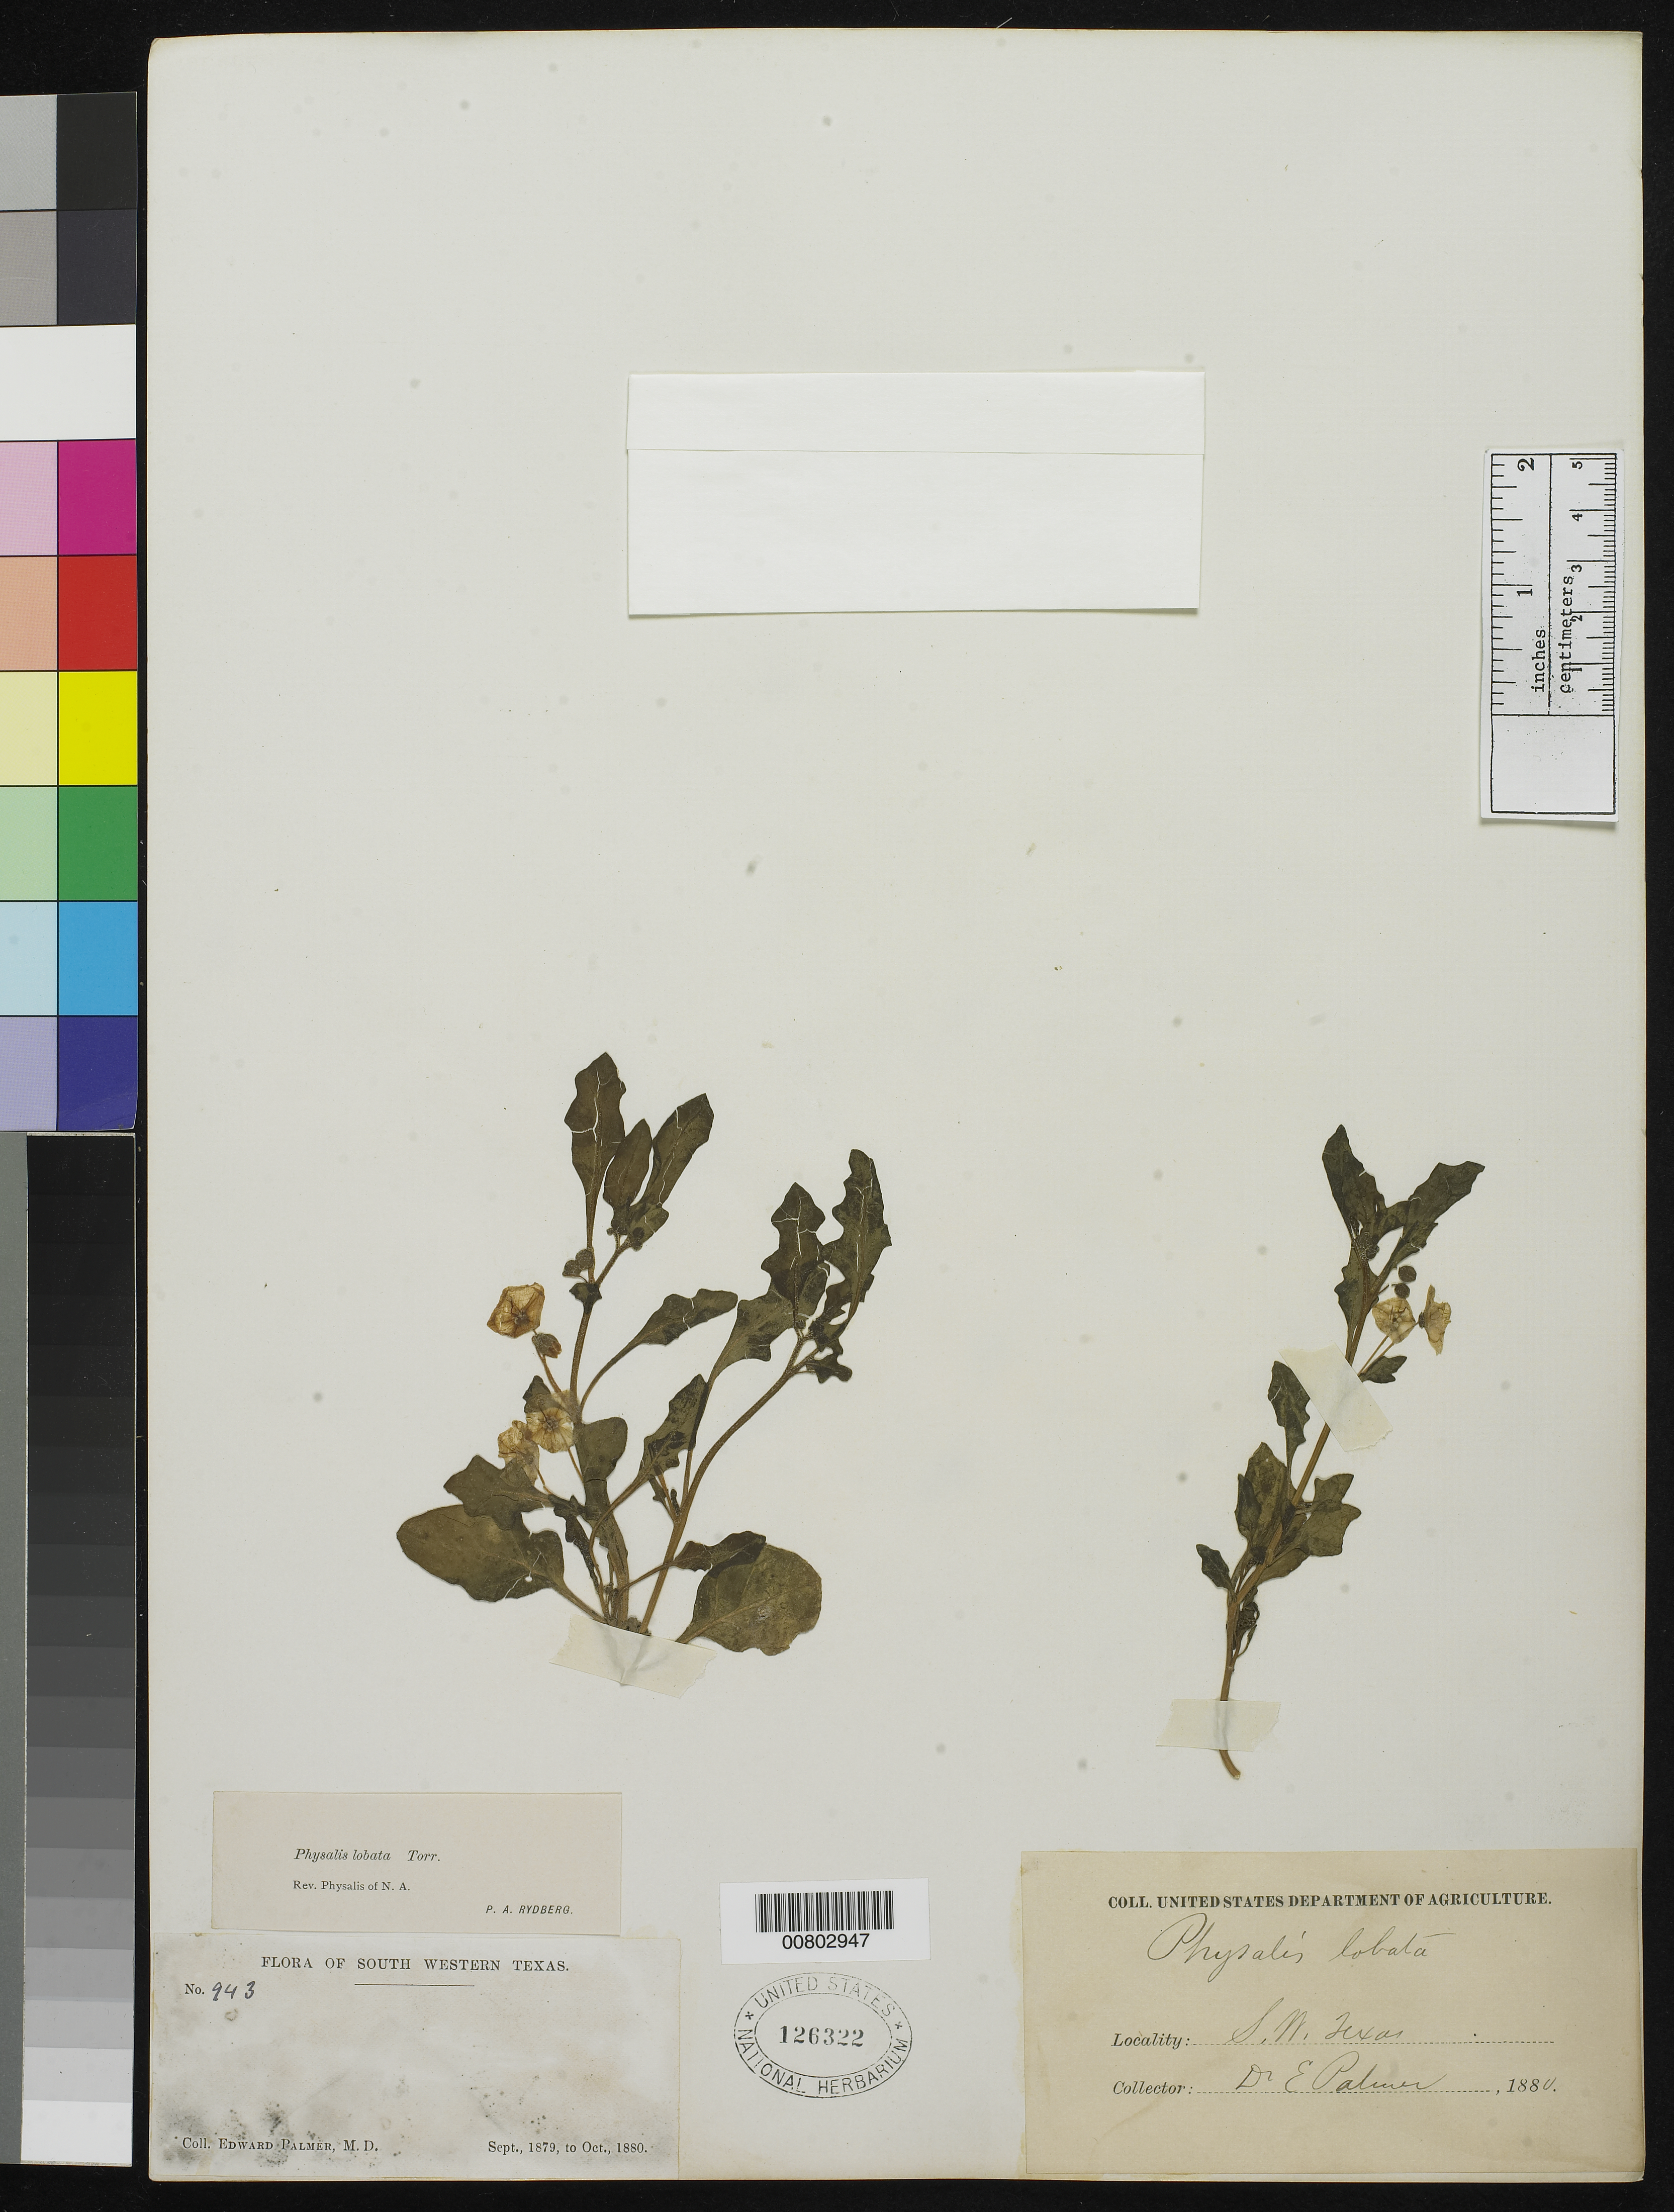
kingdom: Plantae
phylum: Tracheophyta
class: Magnoliopsida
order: Solanales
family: Solanaceae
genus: Physalis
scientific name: Physalis lobata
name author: Torr.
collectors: E. Palmer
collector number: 943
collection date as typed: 1880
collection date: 1880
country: United States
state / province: Texas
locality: SW Texas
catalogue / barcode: US 126322